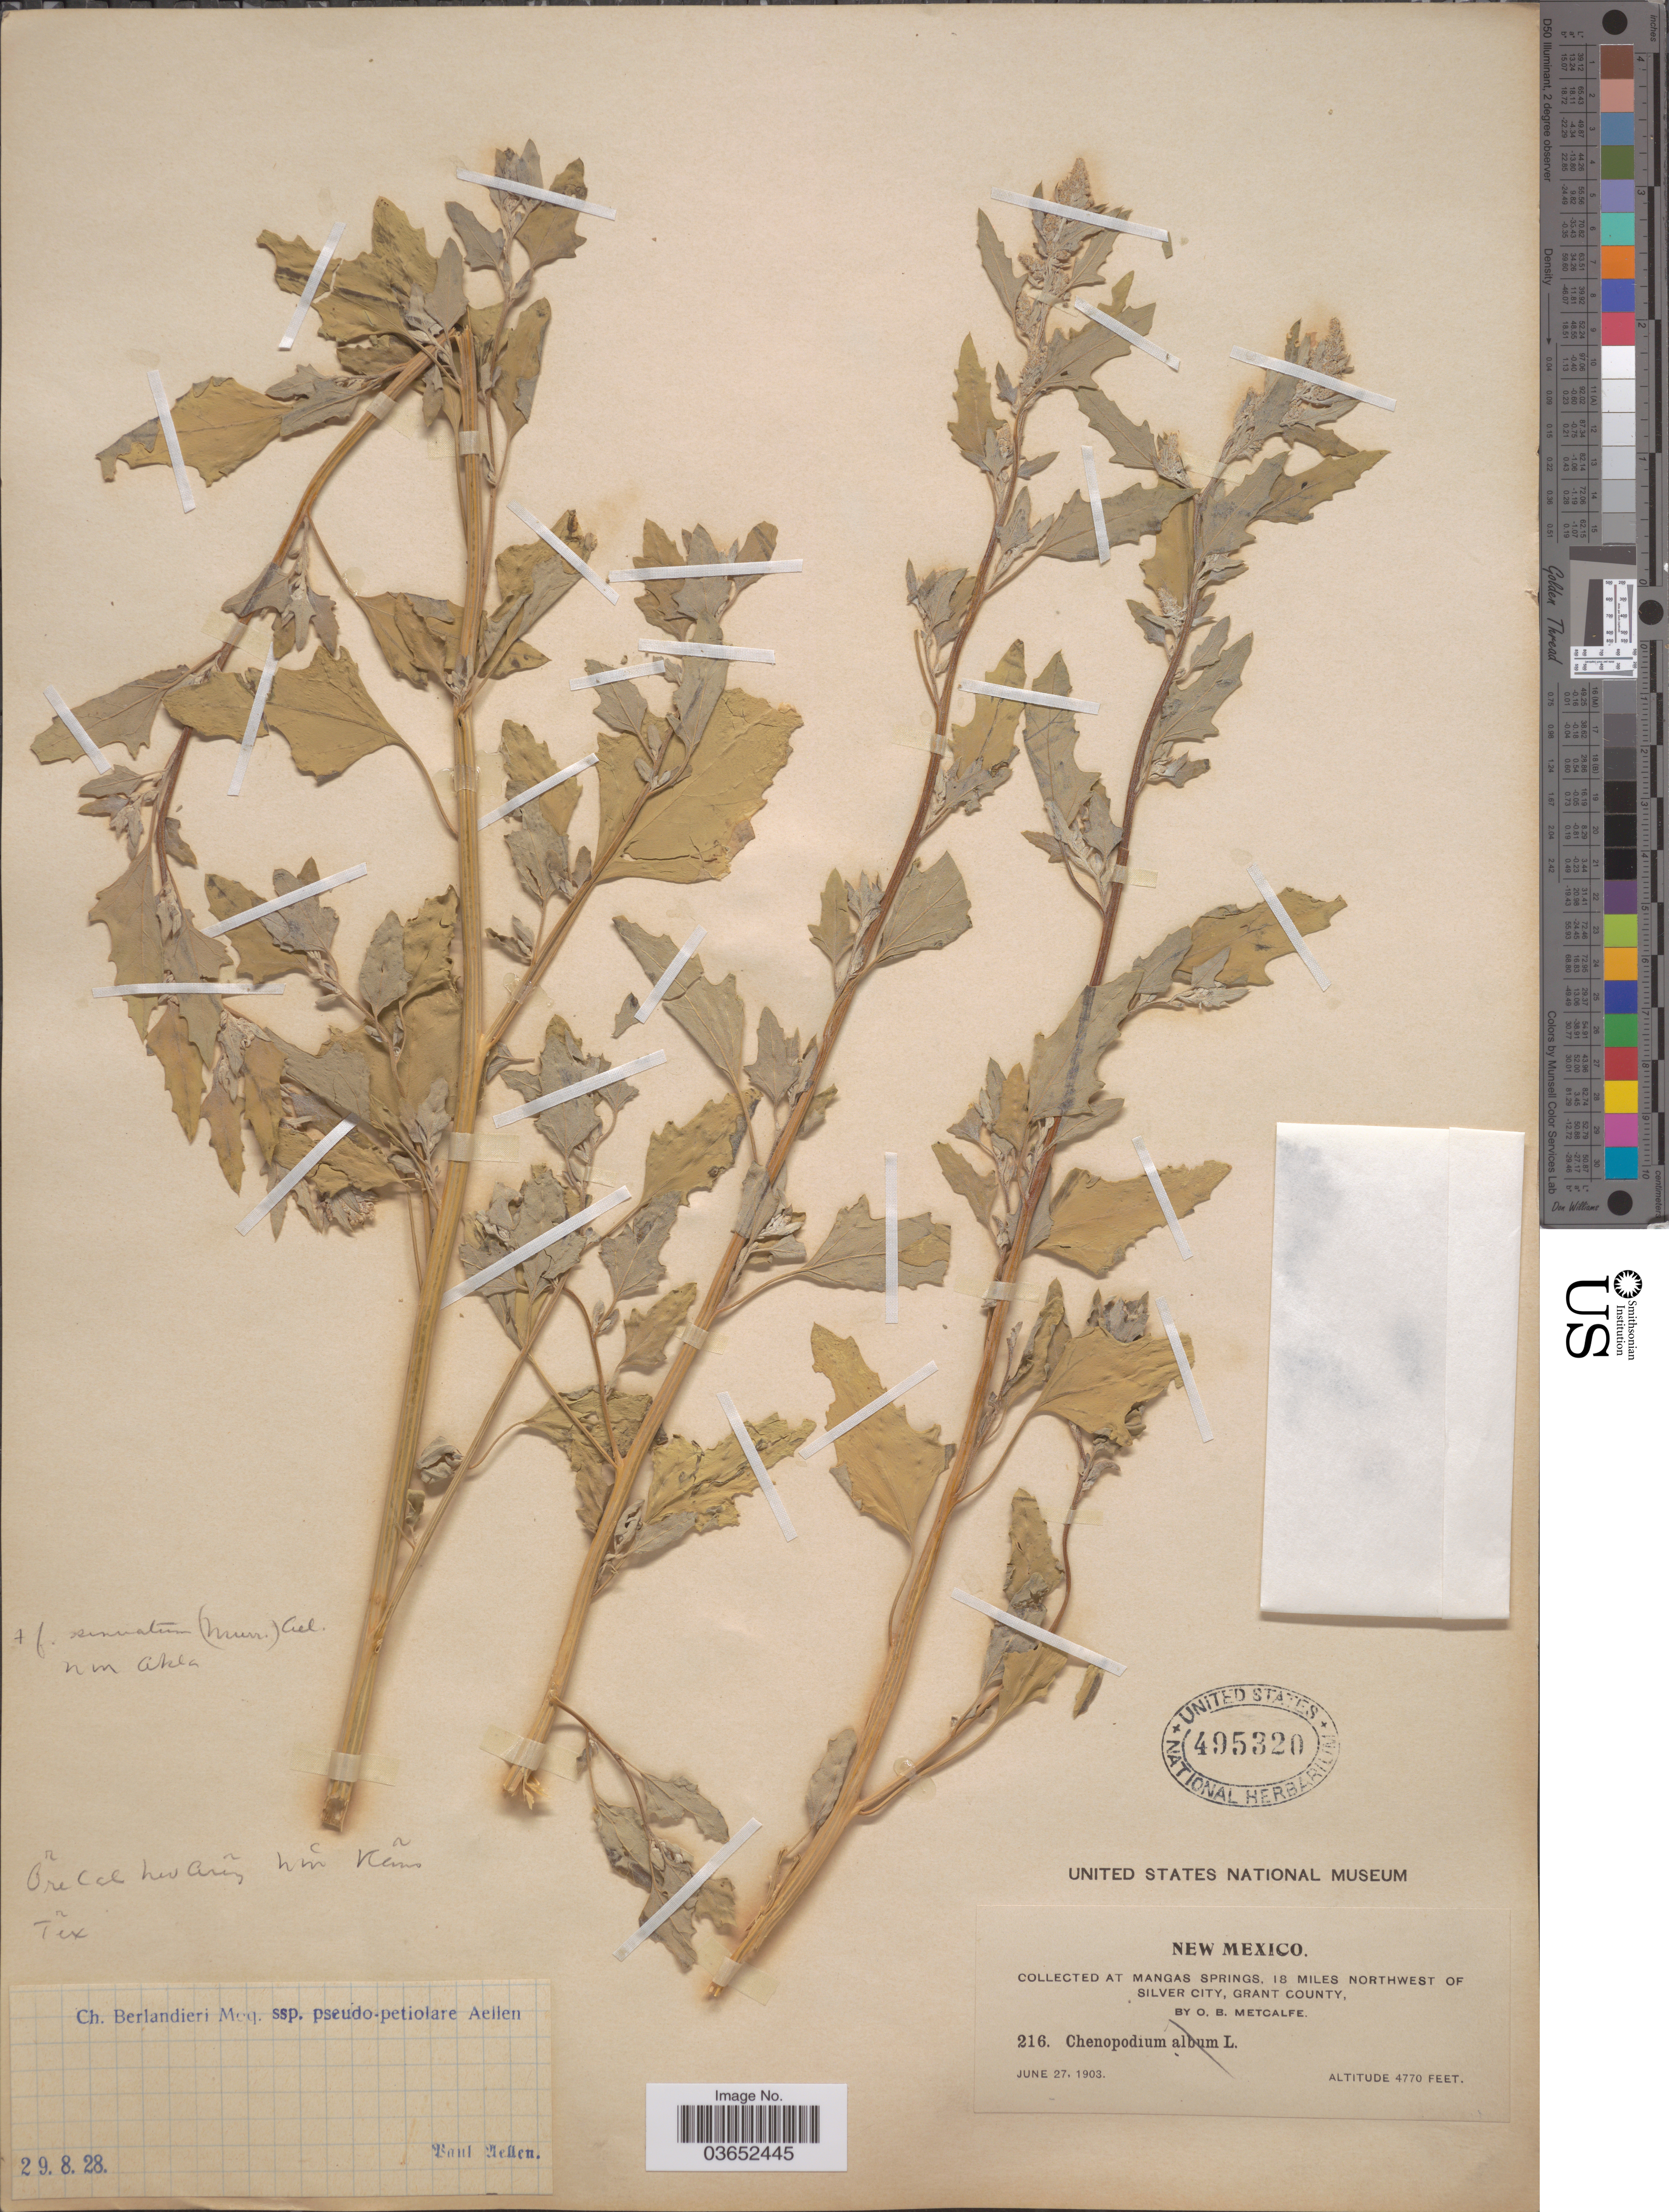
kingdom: Plantae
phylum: Tracheophyta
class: Magnoliopsida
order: Caryophyllales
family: Amaranthaceae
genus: Chenopodium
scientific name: Chenopodium berlandieri subsp. pseudopetiolare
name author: Aellen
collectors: O. B. Metcalfe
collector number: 216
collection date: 1903-06-27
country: United States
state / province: New Mexico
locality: At Mangas Spring, 18 miles northwest of Silver City, Grant County.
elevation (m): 1454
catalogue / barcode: US 495320